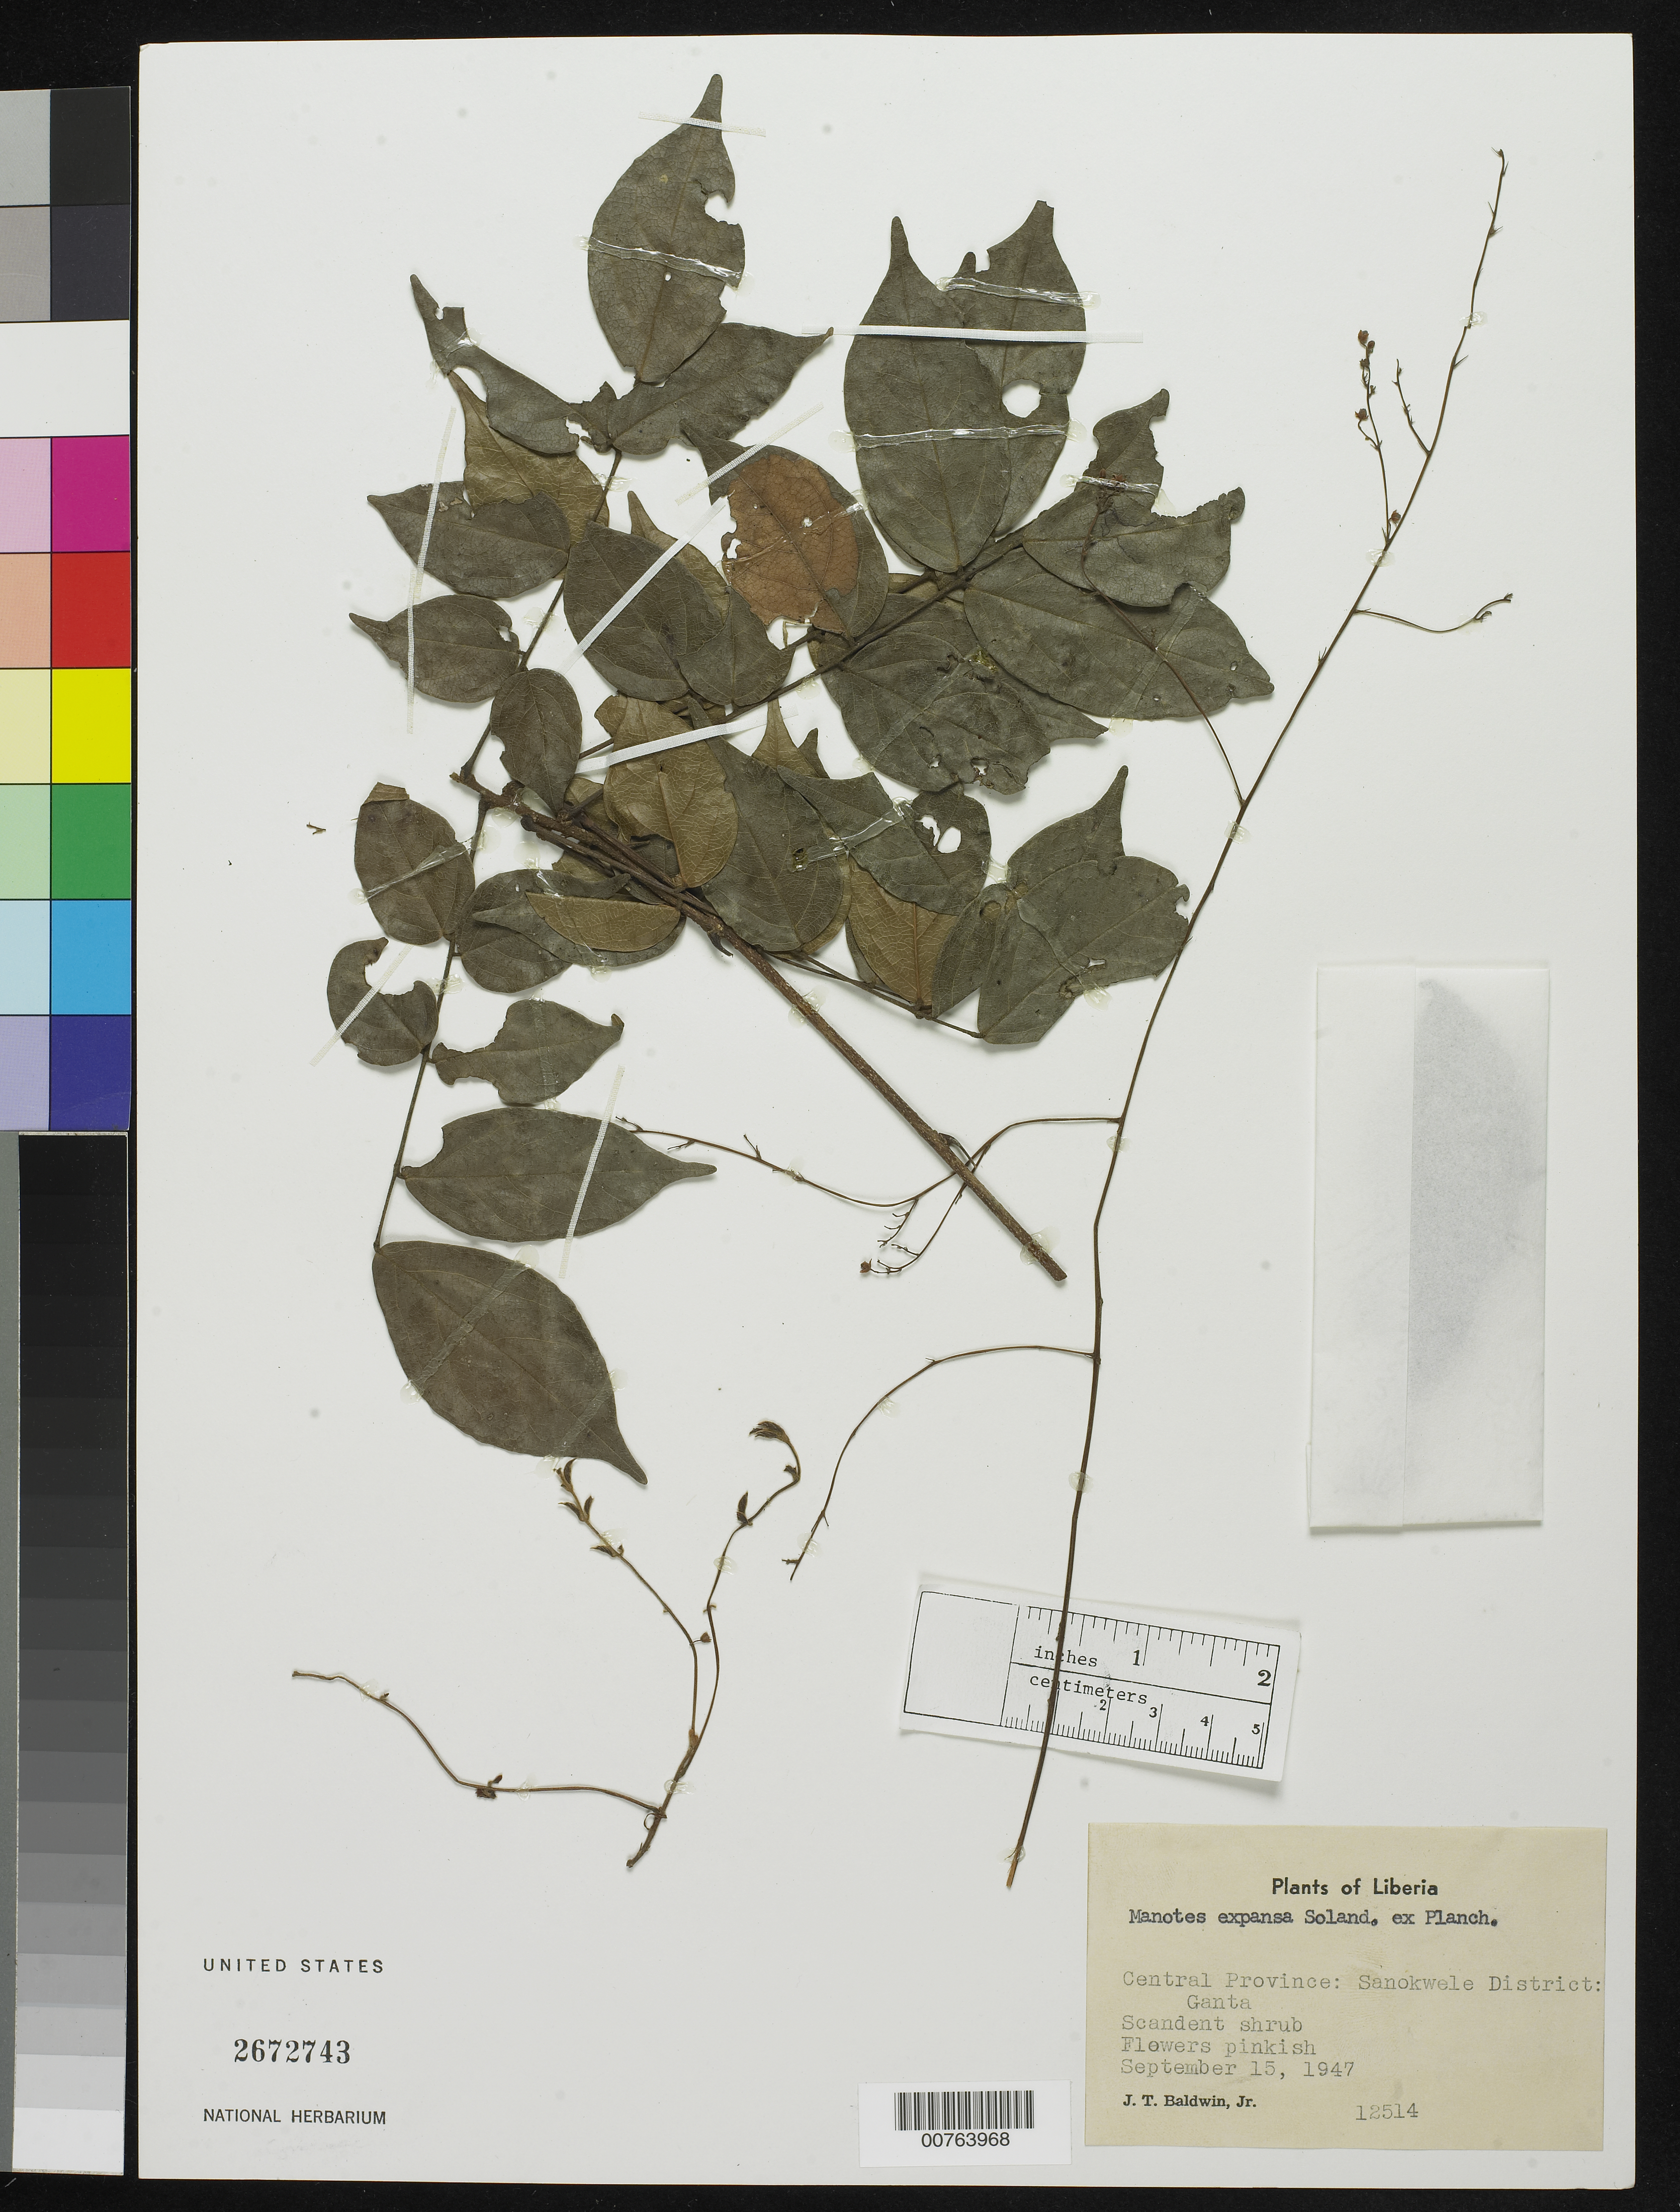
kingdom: Plantae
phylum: Tracheophyta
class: Magnoliopsida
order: Oxalidales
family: Connaraceae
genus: Manotes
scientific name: Manotes expansa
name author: Sol. ex Planch.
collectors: J. T. Baldwin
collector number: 12514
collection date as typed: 15 Sep 1947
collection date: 1947-09-15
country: Liberia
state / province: Nimba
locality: Central Province: Sanokwele District, Ganta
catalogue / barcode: US 2672743